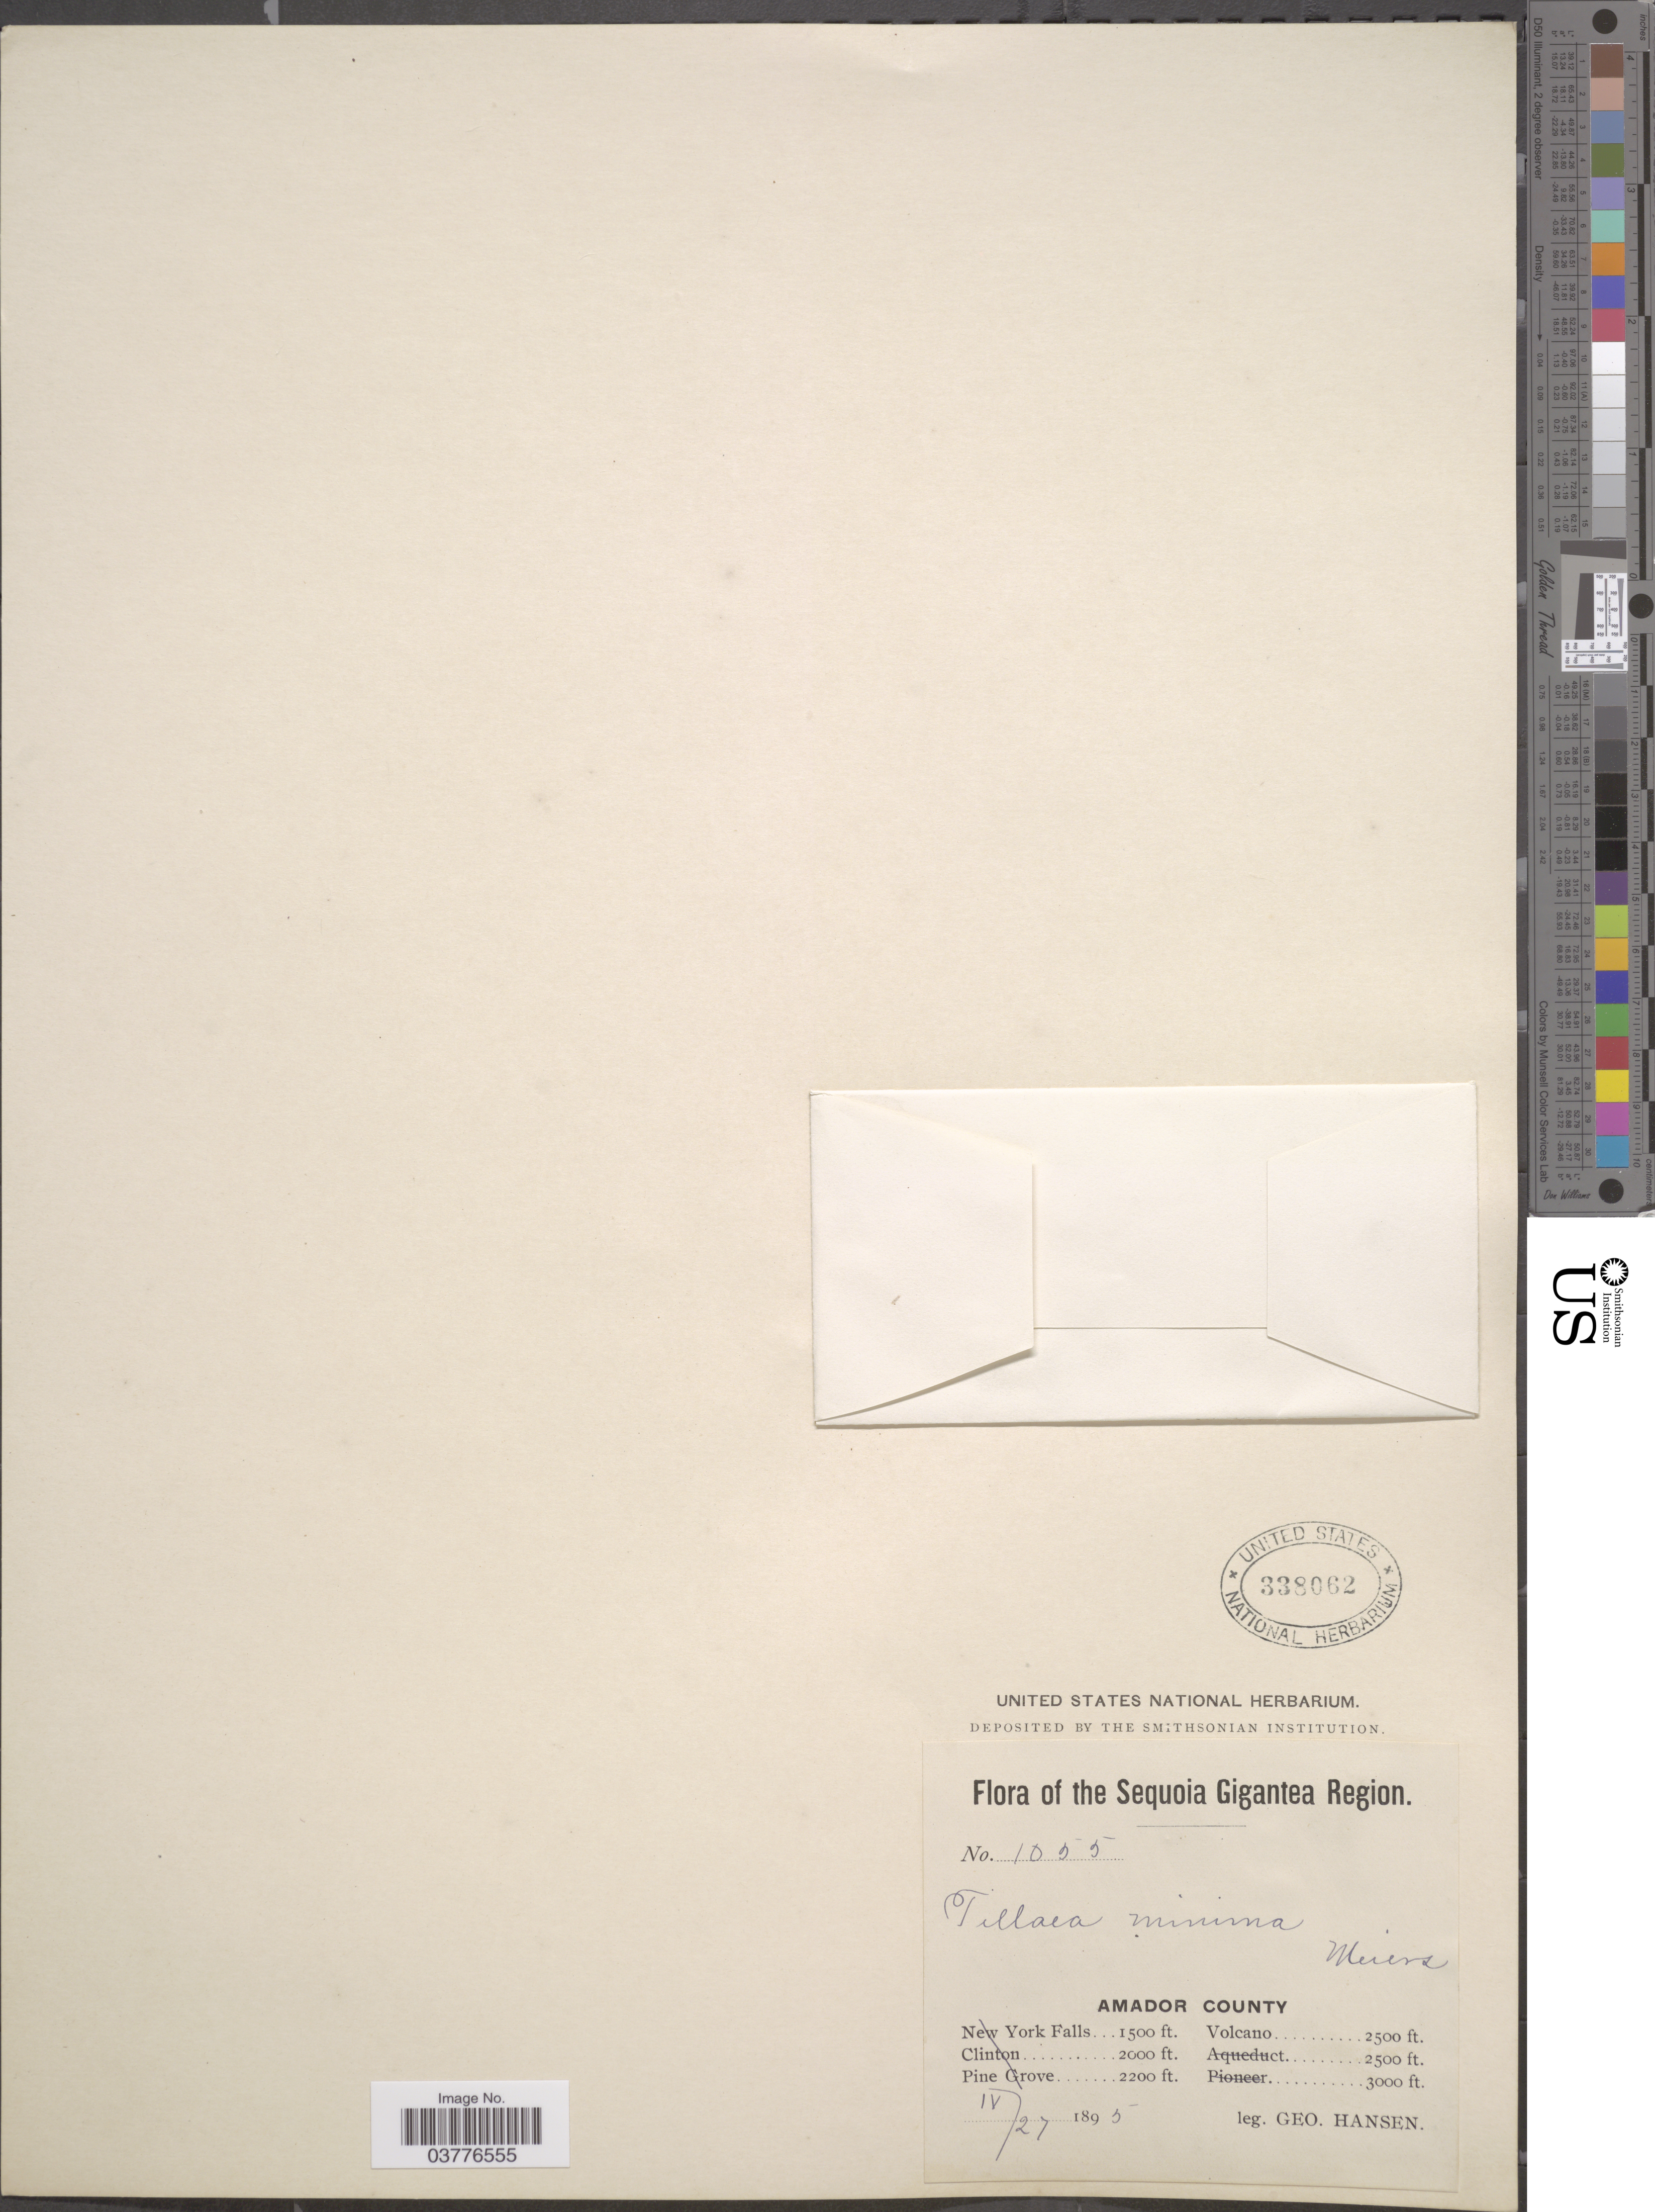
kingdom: Plantae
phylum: Tracheophyta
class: Magnoliopsida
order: Saxifragales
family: Crassulaceae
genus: Crassula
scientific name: Crassula connata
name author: (Ruiz & Pav.) A. Berger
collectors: G. Hansen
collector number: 1055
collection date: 1895-04-27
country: United States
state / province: California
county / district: Amador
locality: Sequoia Gigantea Region. Amador County. Volcano.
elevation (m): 762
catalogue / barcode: US 338062